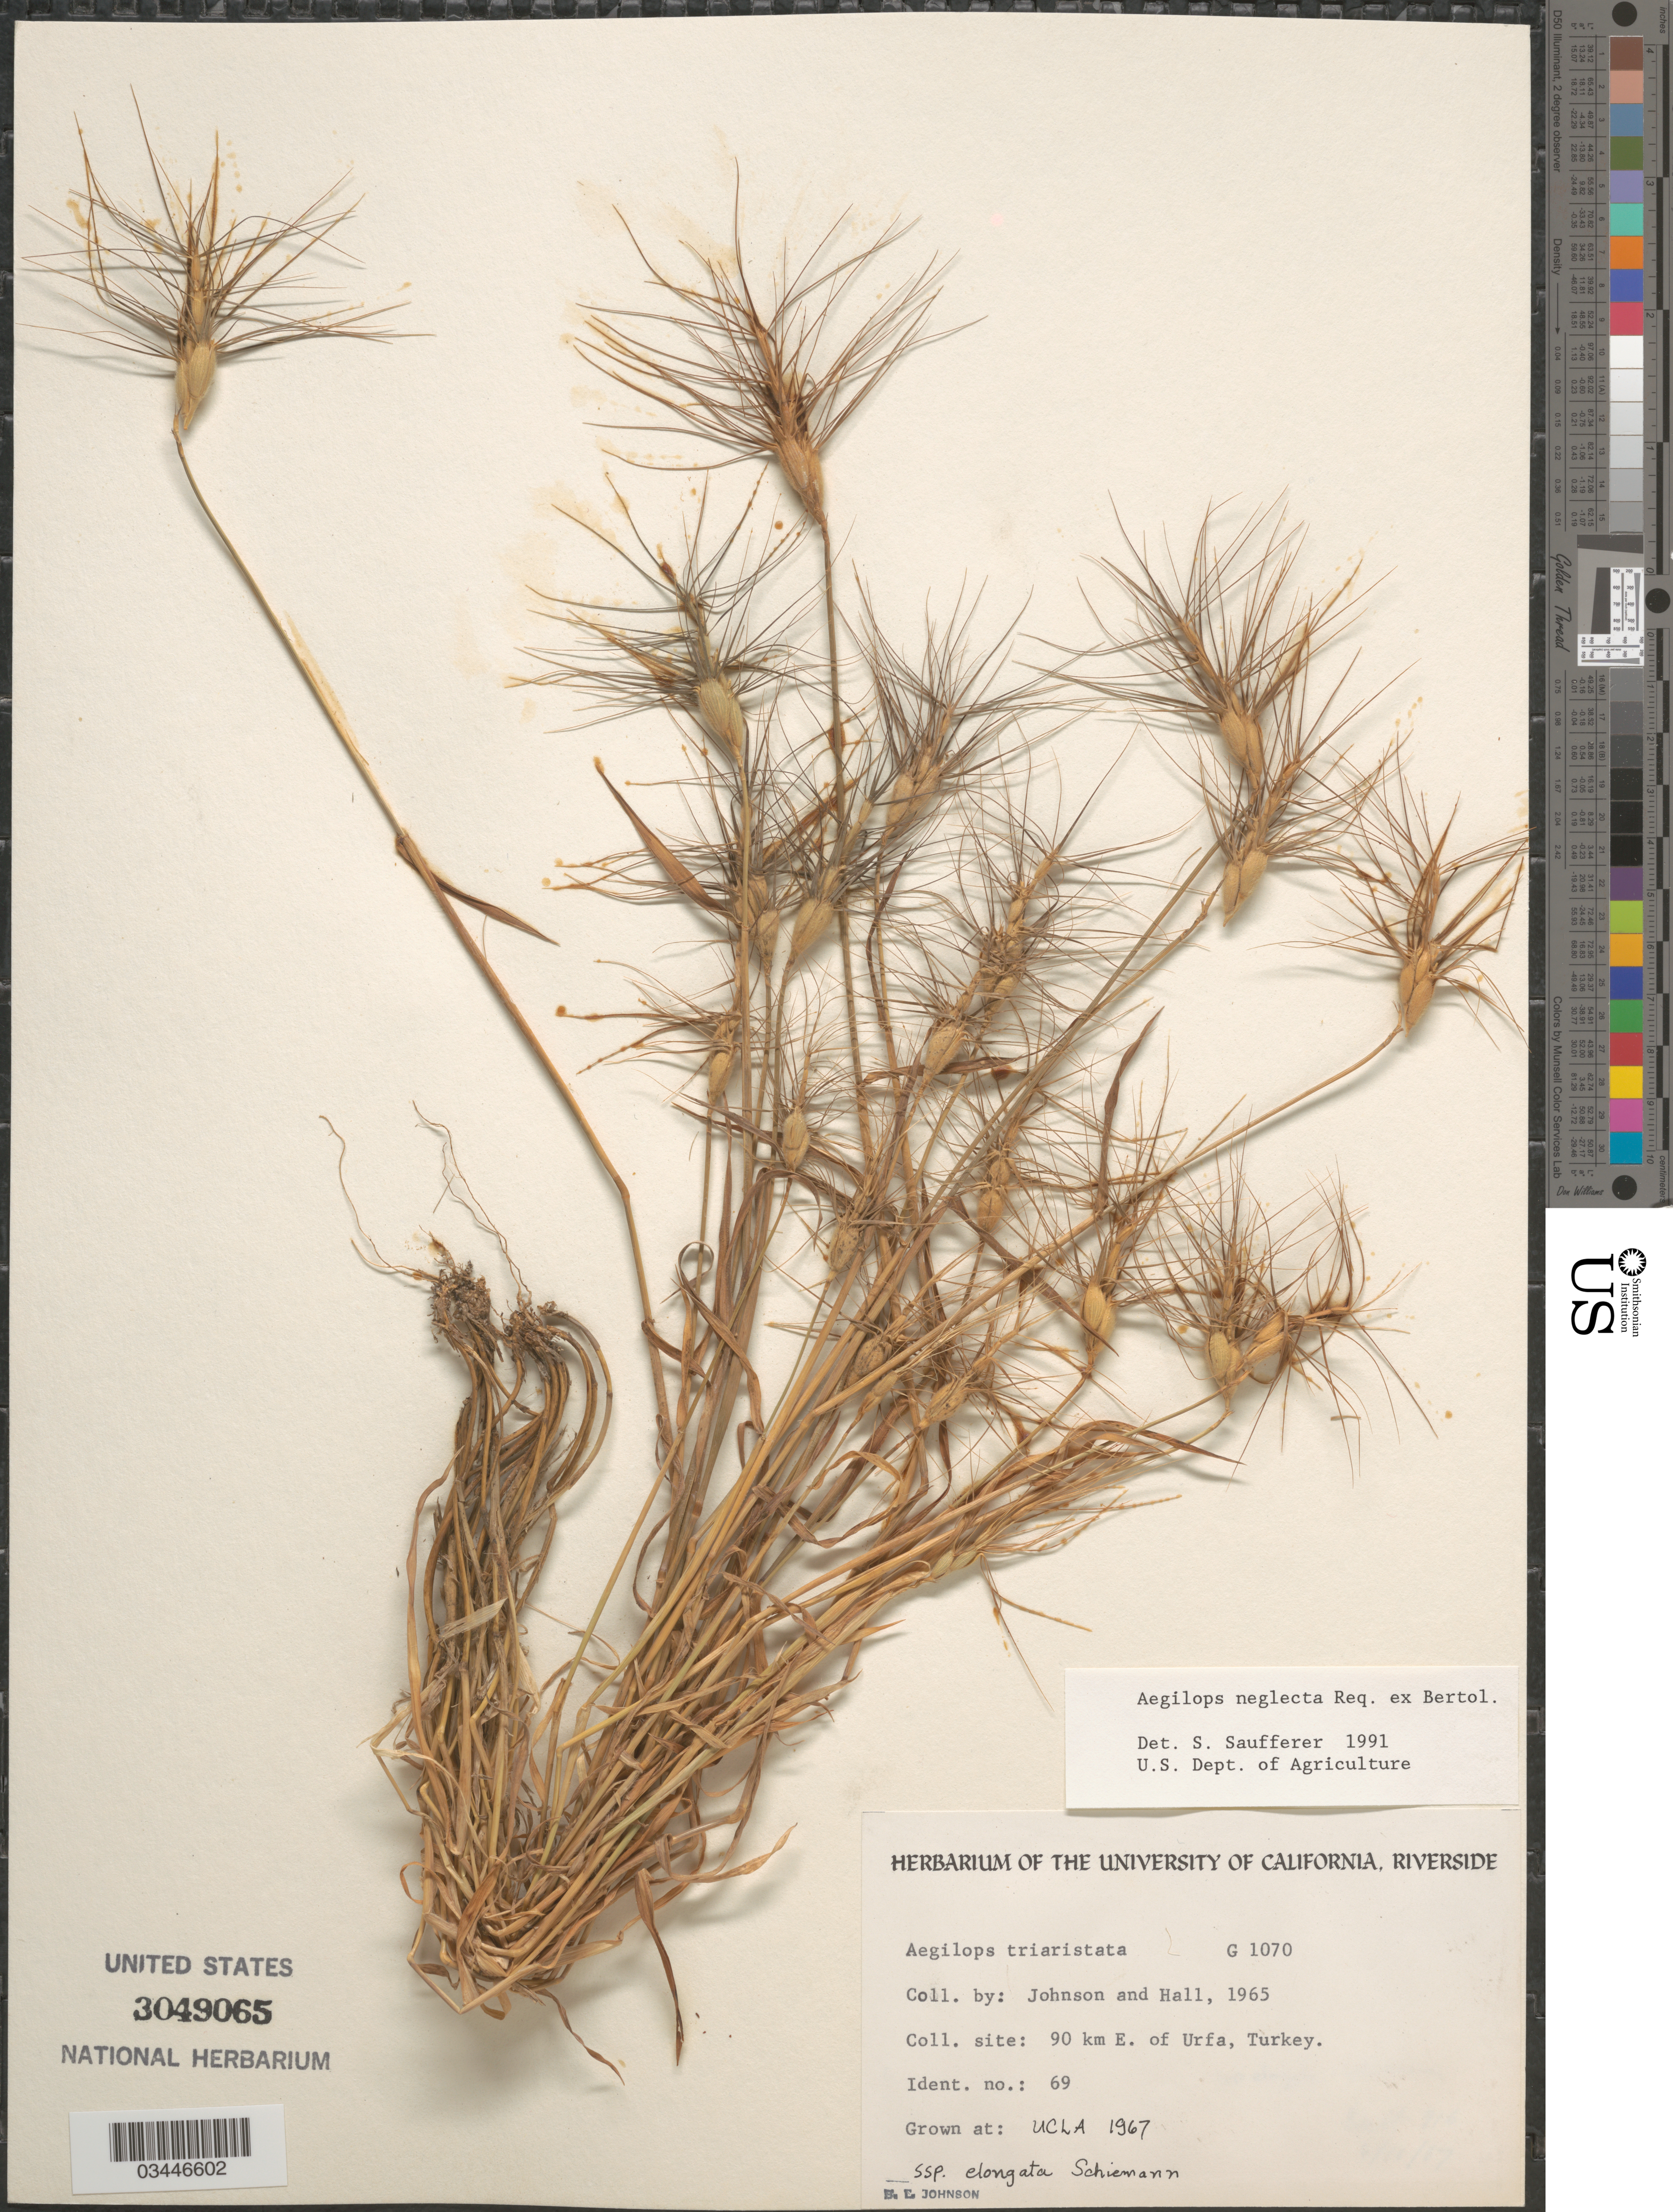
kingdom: Plantae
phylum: Tracheophyta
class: Liliopsida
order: Poales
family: Poaceae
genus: Aegilops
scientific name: Aegilops neglecta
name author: Req. ex Bertol.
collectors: B. Johnson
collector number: G1070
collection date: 1967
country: United States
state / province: California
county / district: Los Angeles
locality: UCLA.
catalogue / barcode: US 3049065